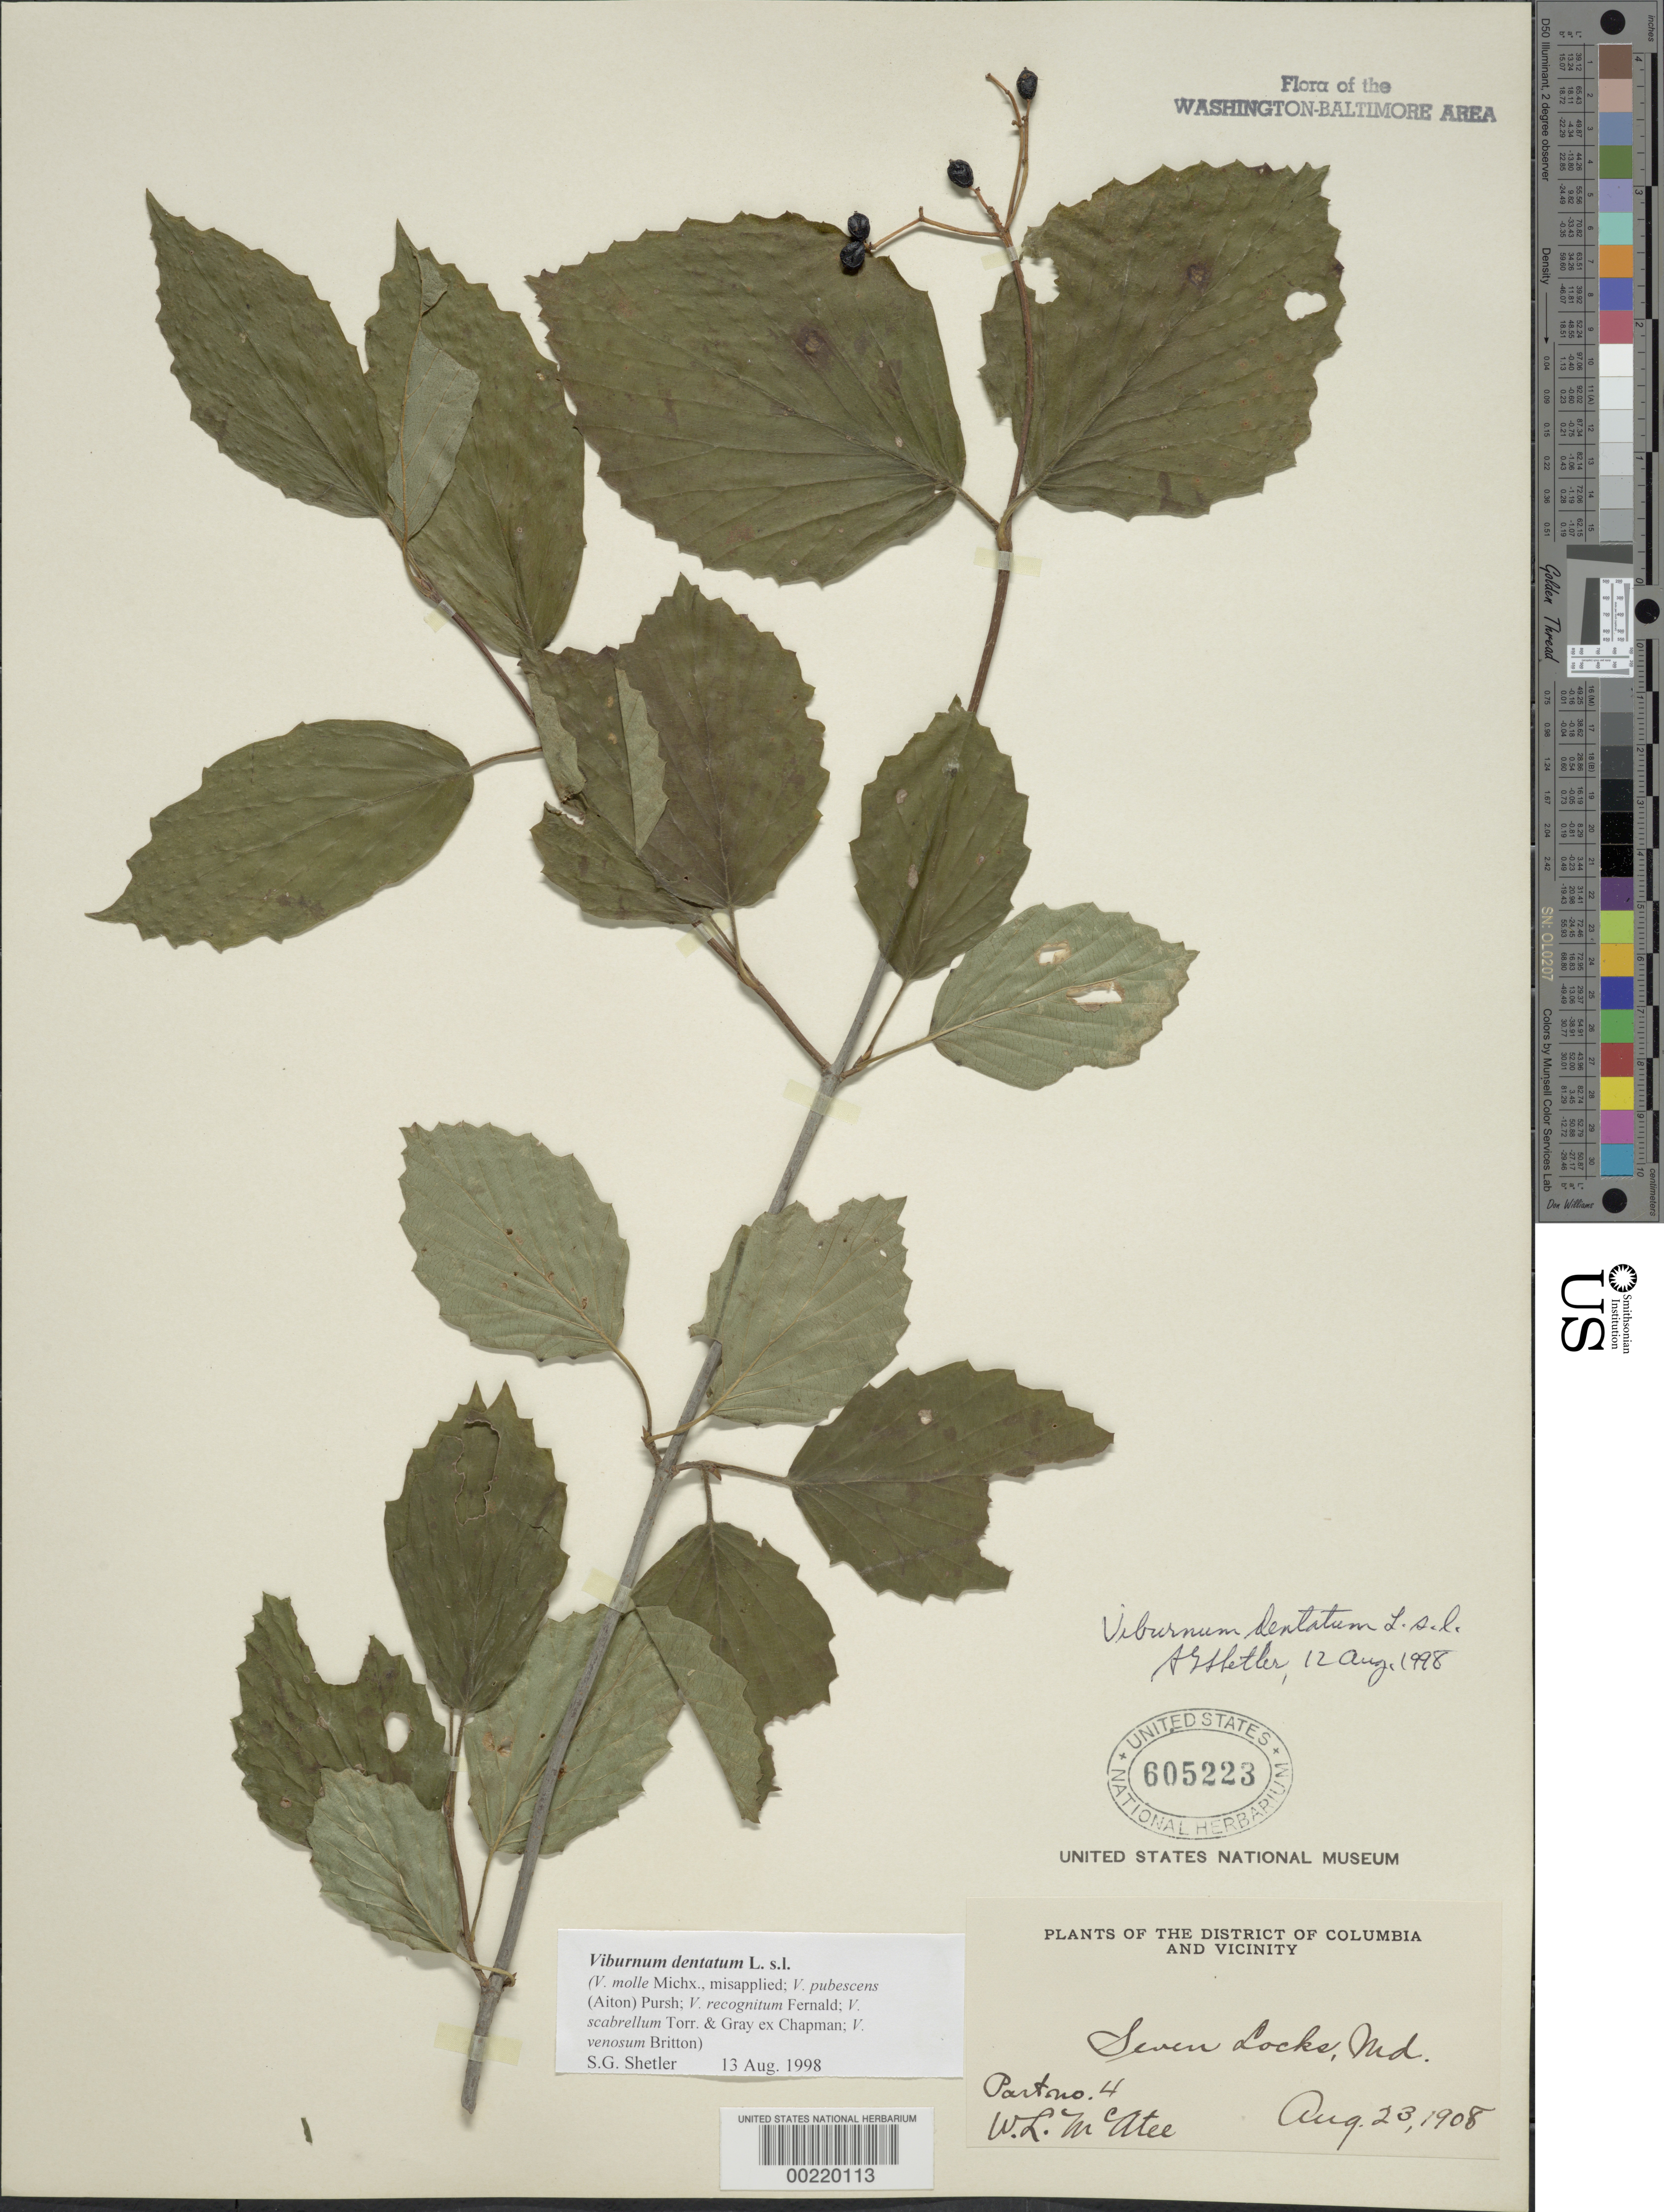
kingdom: Plantae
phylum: Tracheophyta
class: Magnoliopsida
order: Dipsacales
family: Viburnaceae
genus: Viburnum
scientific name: Viburnum dentatum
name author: L.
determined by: McAtee, W. L.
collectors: W. McAtee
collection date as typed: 23 Aug 1908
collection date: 1908-08-23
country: United States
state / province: Maryland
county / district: Montgomery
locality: Seven Locks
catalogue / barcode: US 605223